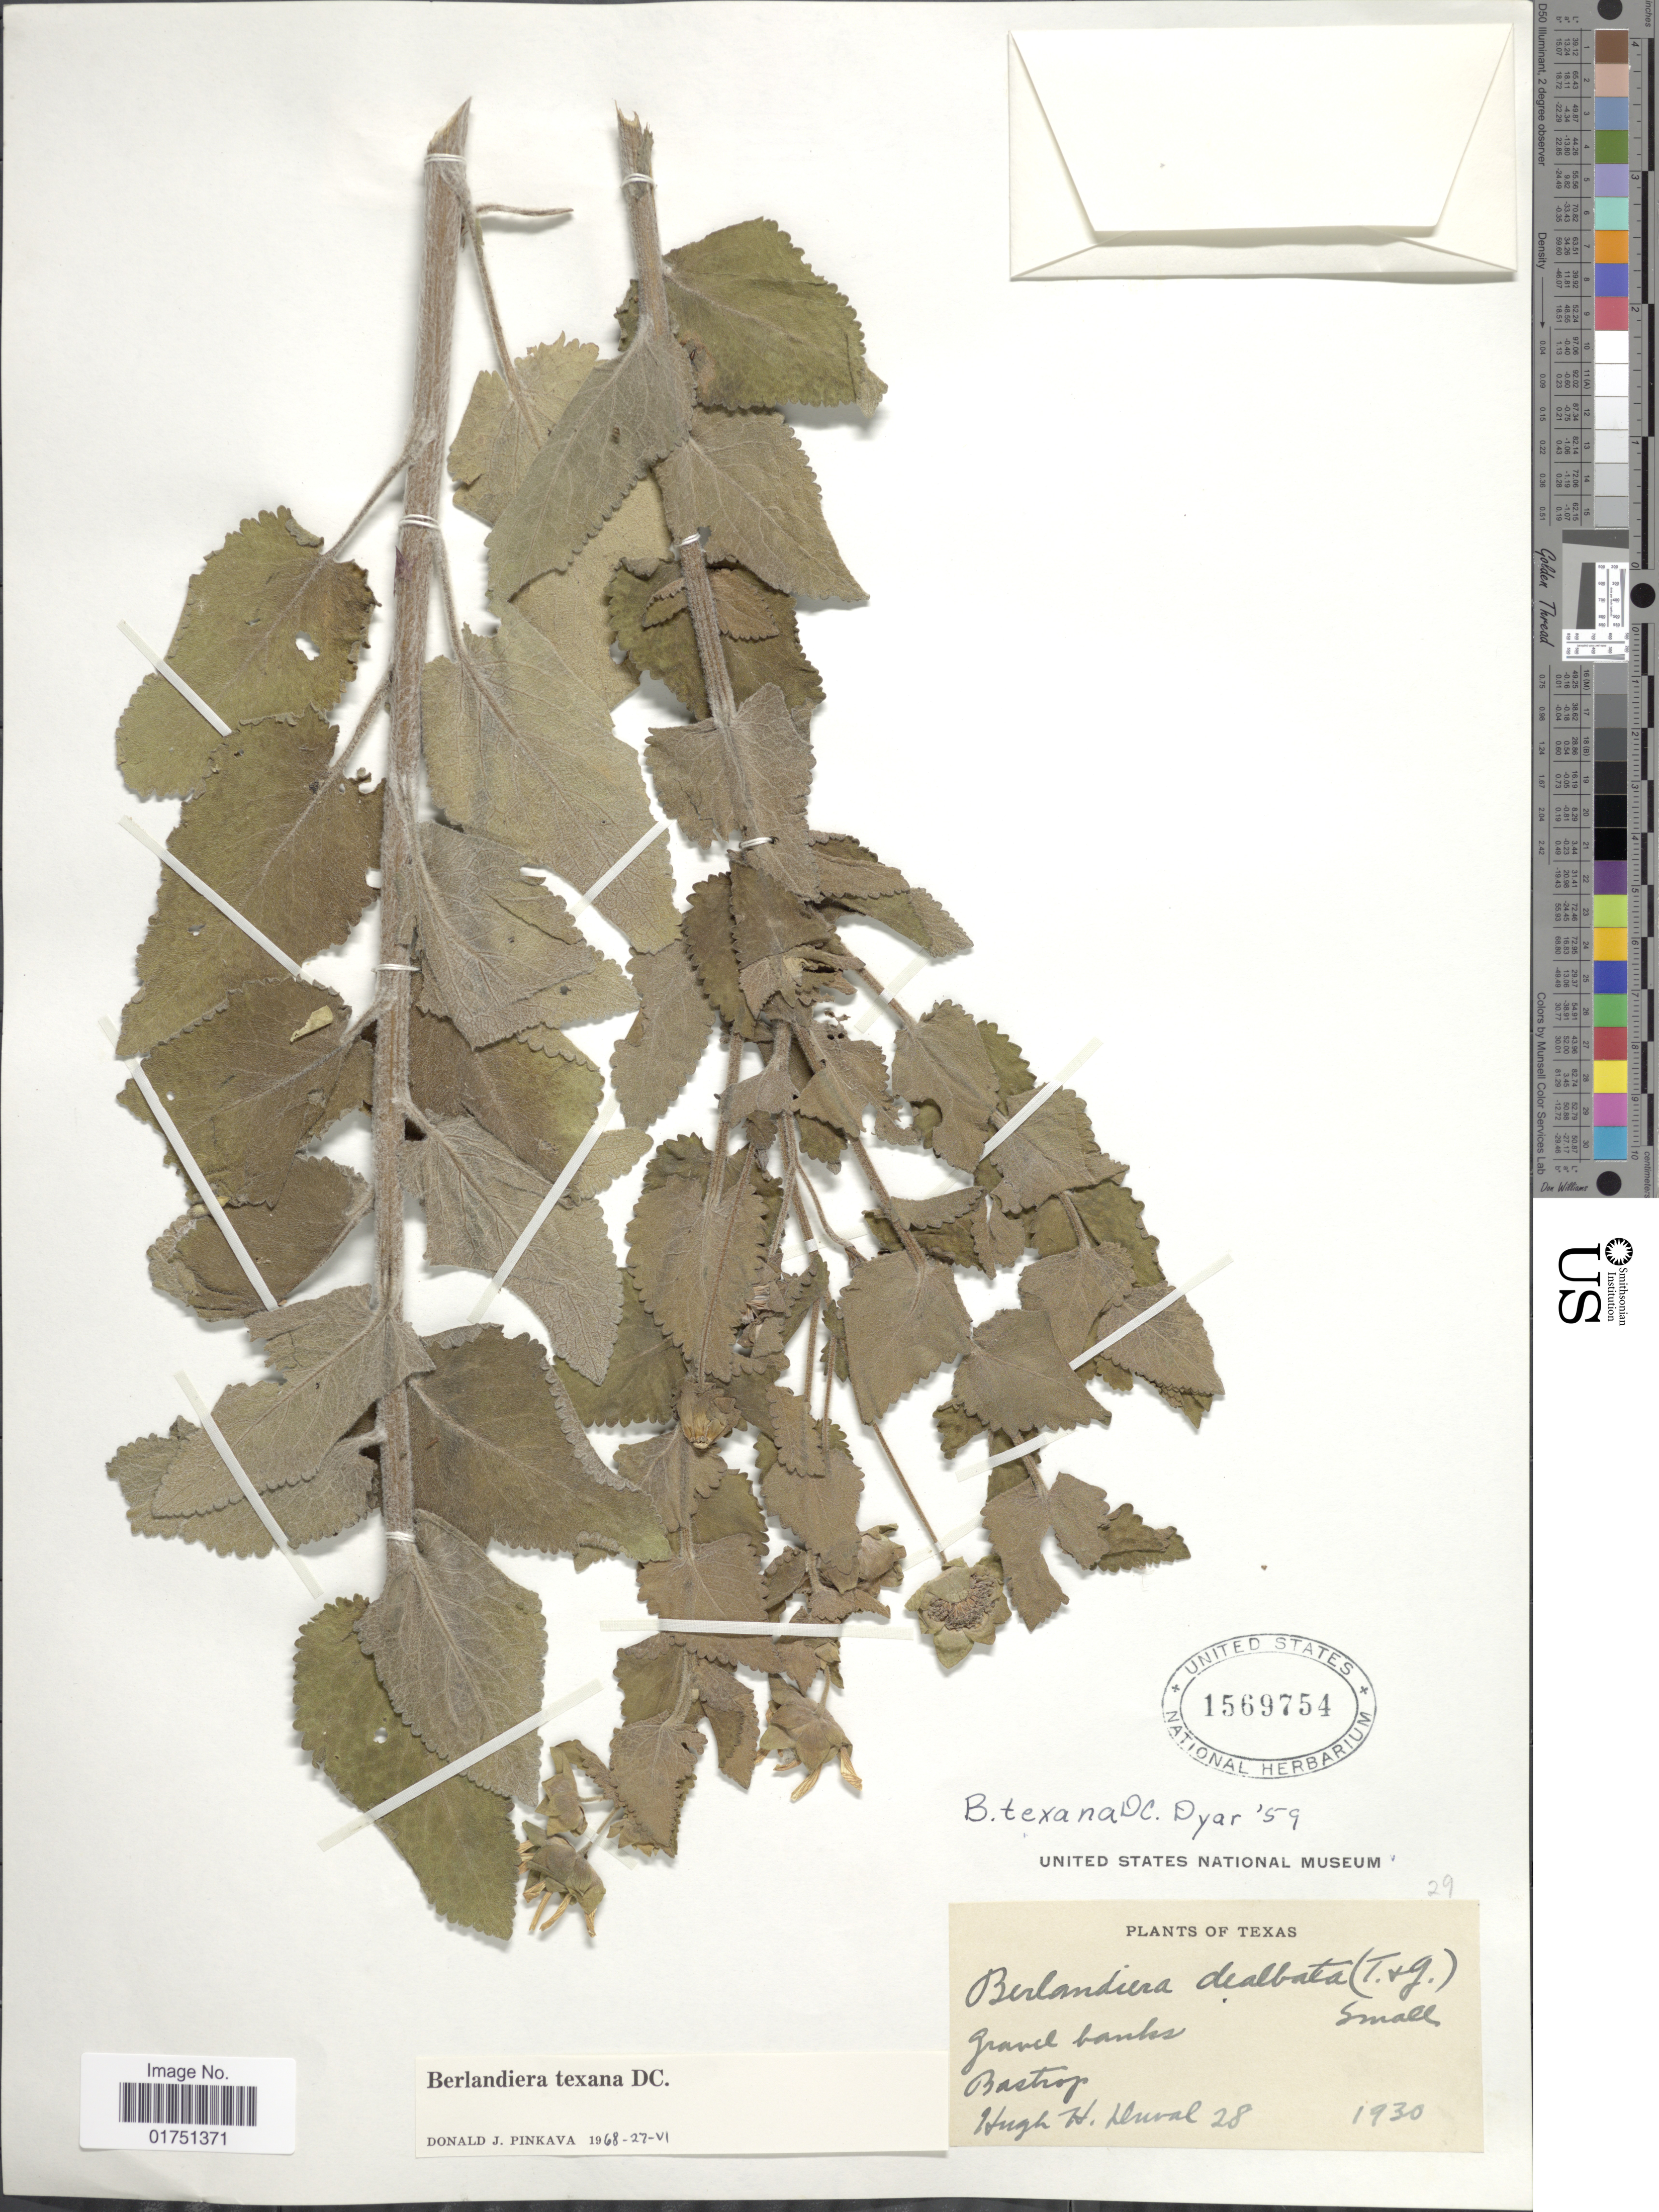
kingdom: Plantae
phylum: Tracheophyta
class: Magnoliopsida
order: Asterales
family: Asteraceae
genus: Berlandiera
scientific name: Berlandiera texana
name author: DC.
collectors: H. Duval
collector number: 28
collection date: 1930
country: United States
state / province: Texas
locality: Gravel banks. Bastrop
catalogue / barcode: US 1569754